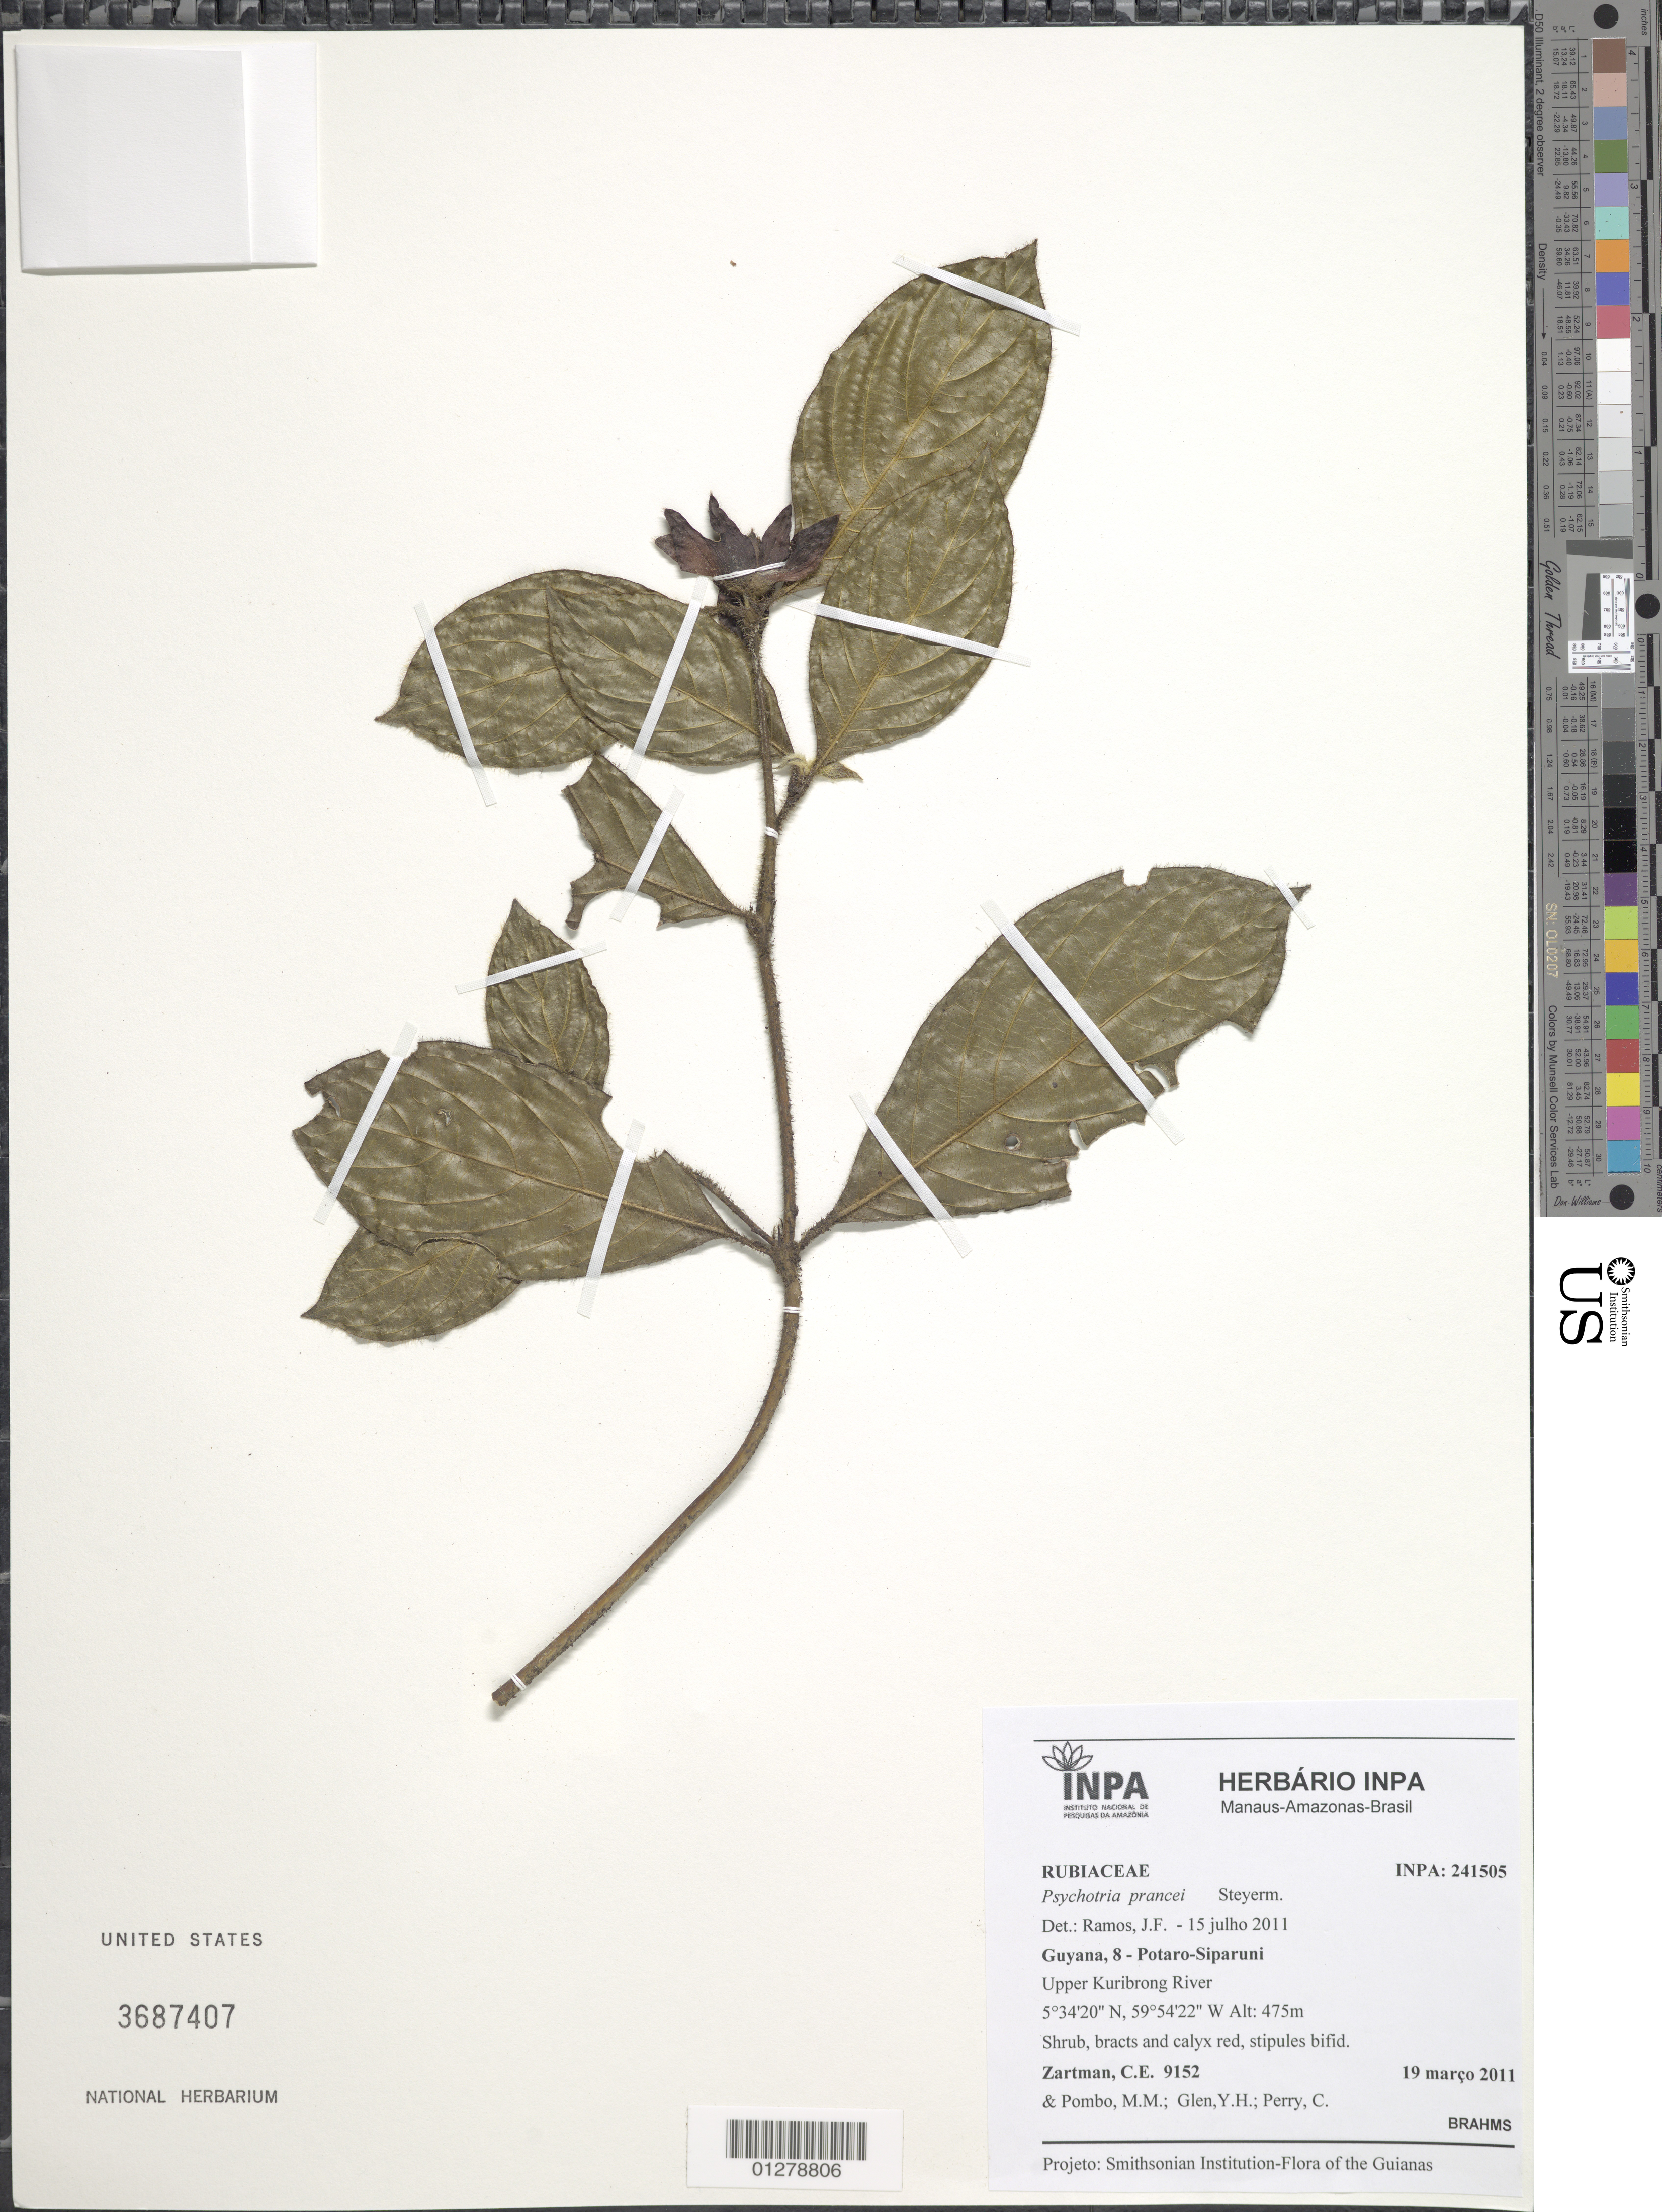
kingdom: Plantae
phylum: Tracheophyta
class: Magnoliopsida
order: Gentianales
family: Rubiaceae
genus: Palicourea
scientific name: Palicourea prancei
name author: (Steyerm.) Delprete & J.H. Kirkbr.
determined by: Kirkbride, J. H., Jr.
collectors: C. Zartman, M. Pombo, Y. Glen & C. Perry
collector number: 9152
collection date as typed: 19 Mar 2011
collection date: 2011-03-19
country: Guyana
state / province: Potaro-Siparuni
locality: Upper Kuribrong River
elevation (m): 475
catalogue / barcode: US 3687407